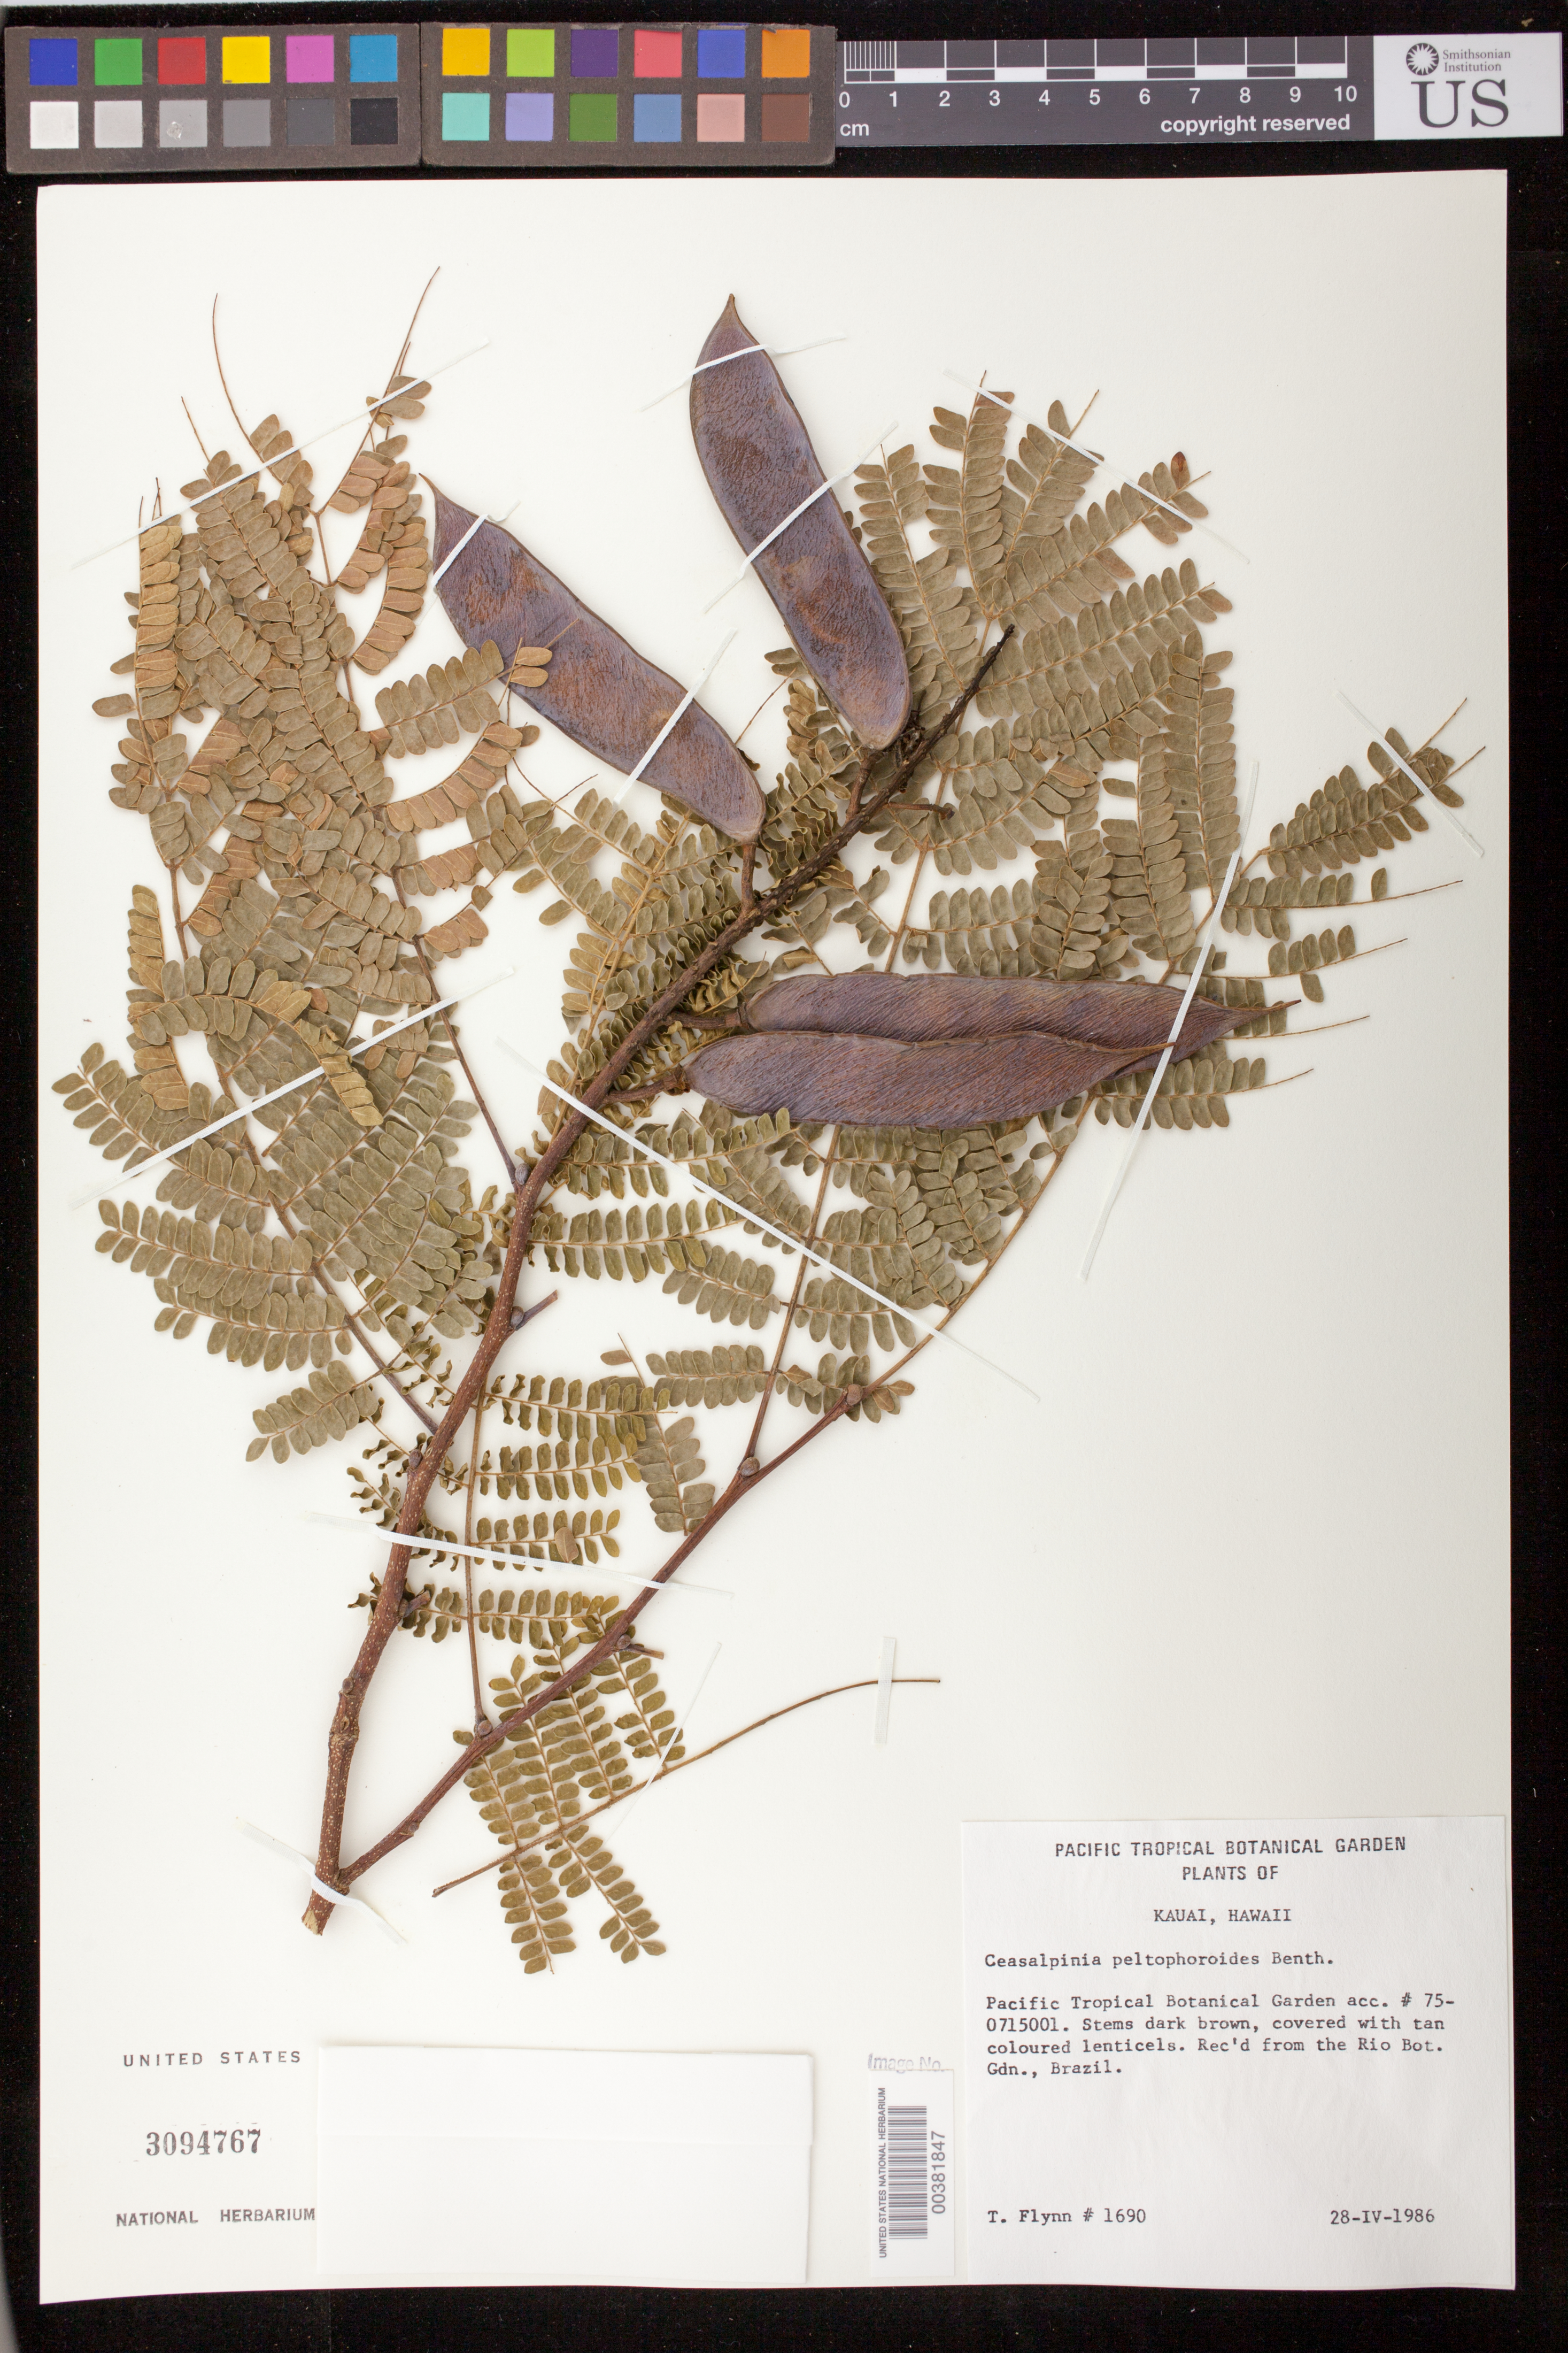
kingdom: Plantae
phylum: Tracheophyta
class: Magnoliopsida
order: Fabales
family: Fabaceae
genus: Cenostigma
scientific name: Cenostigma pluviosum var. peltophoroides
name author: (Benth.) Gagnon & G.P. Lewis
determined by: Wagner, W. L., (BOT), Smithsonian Institution - National Museum of Natural History (UNITED STATES)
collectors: T. Flynn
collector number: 1690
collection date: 1986-05-28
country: United States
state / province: Hawaii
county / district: Kauai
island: Kaua'i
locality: Pacific Tropical Botanical Garden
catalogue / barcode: US 3094767